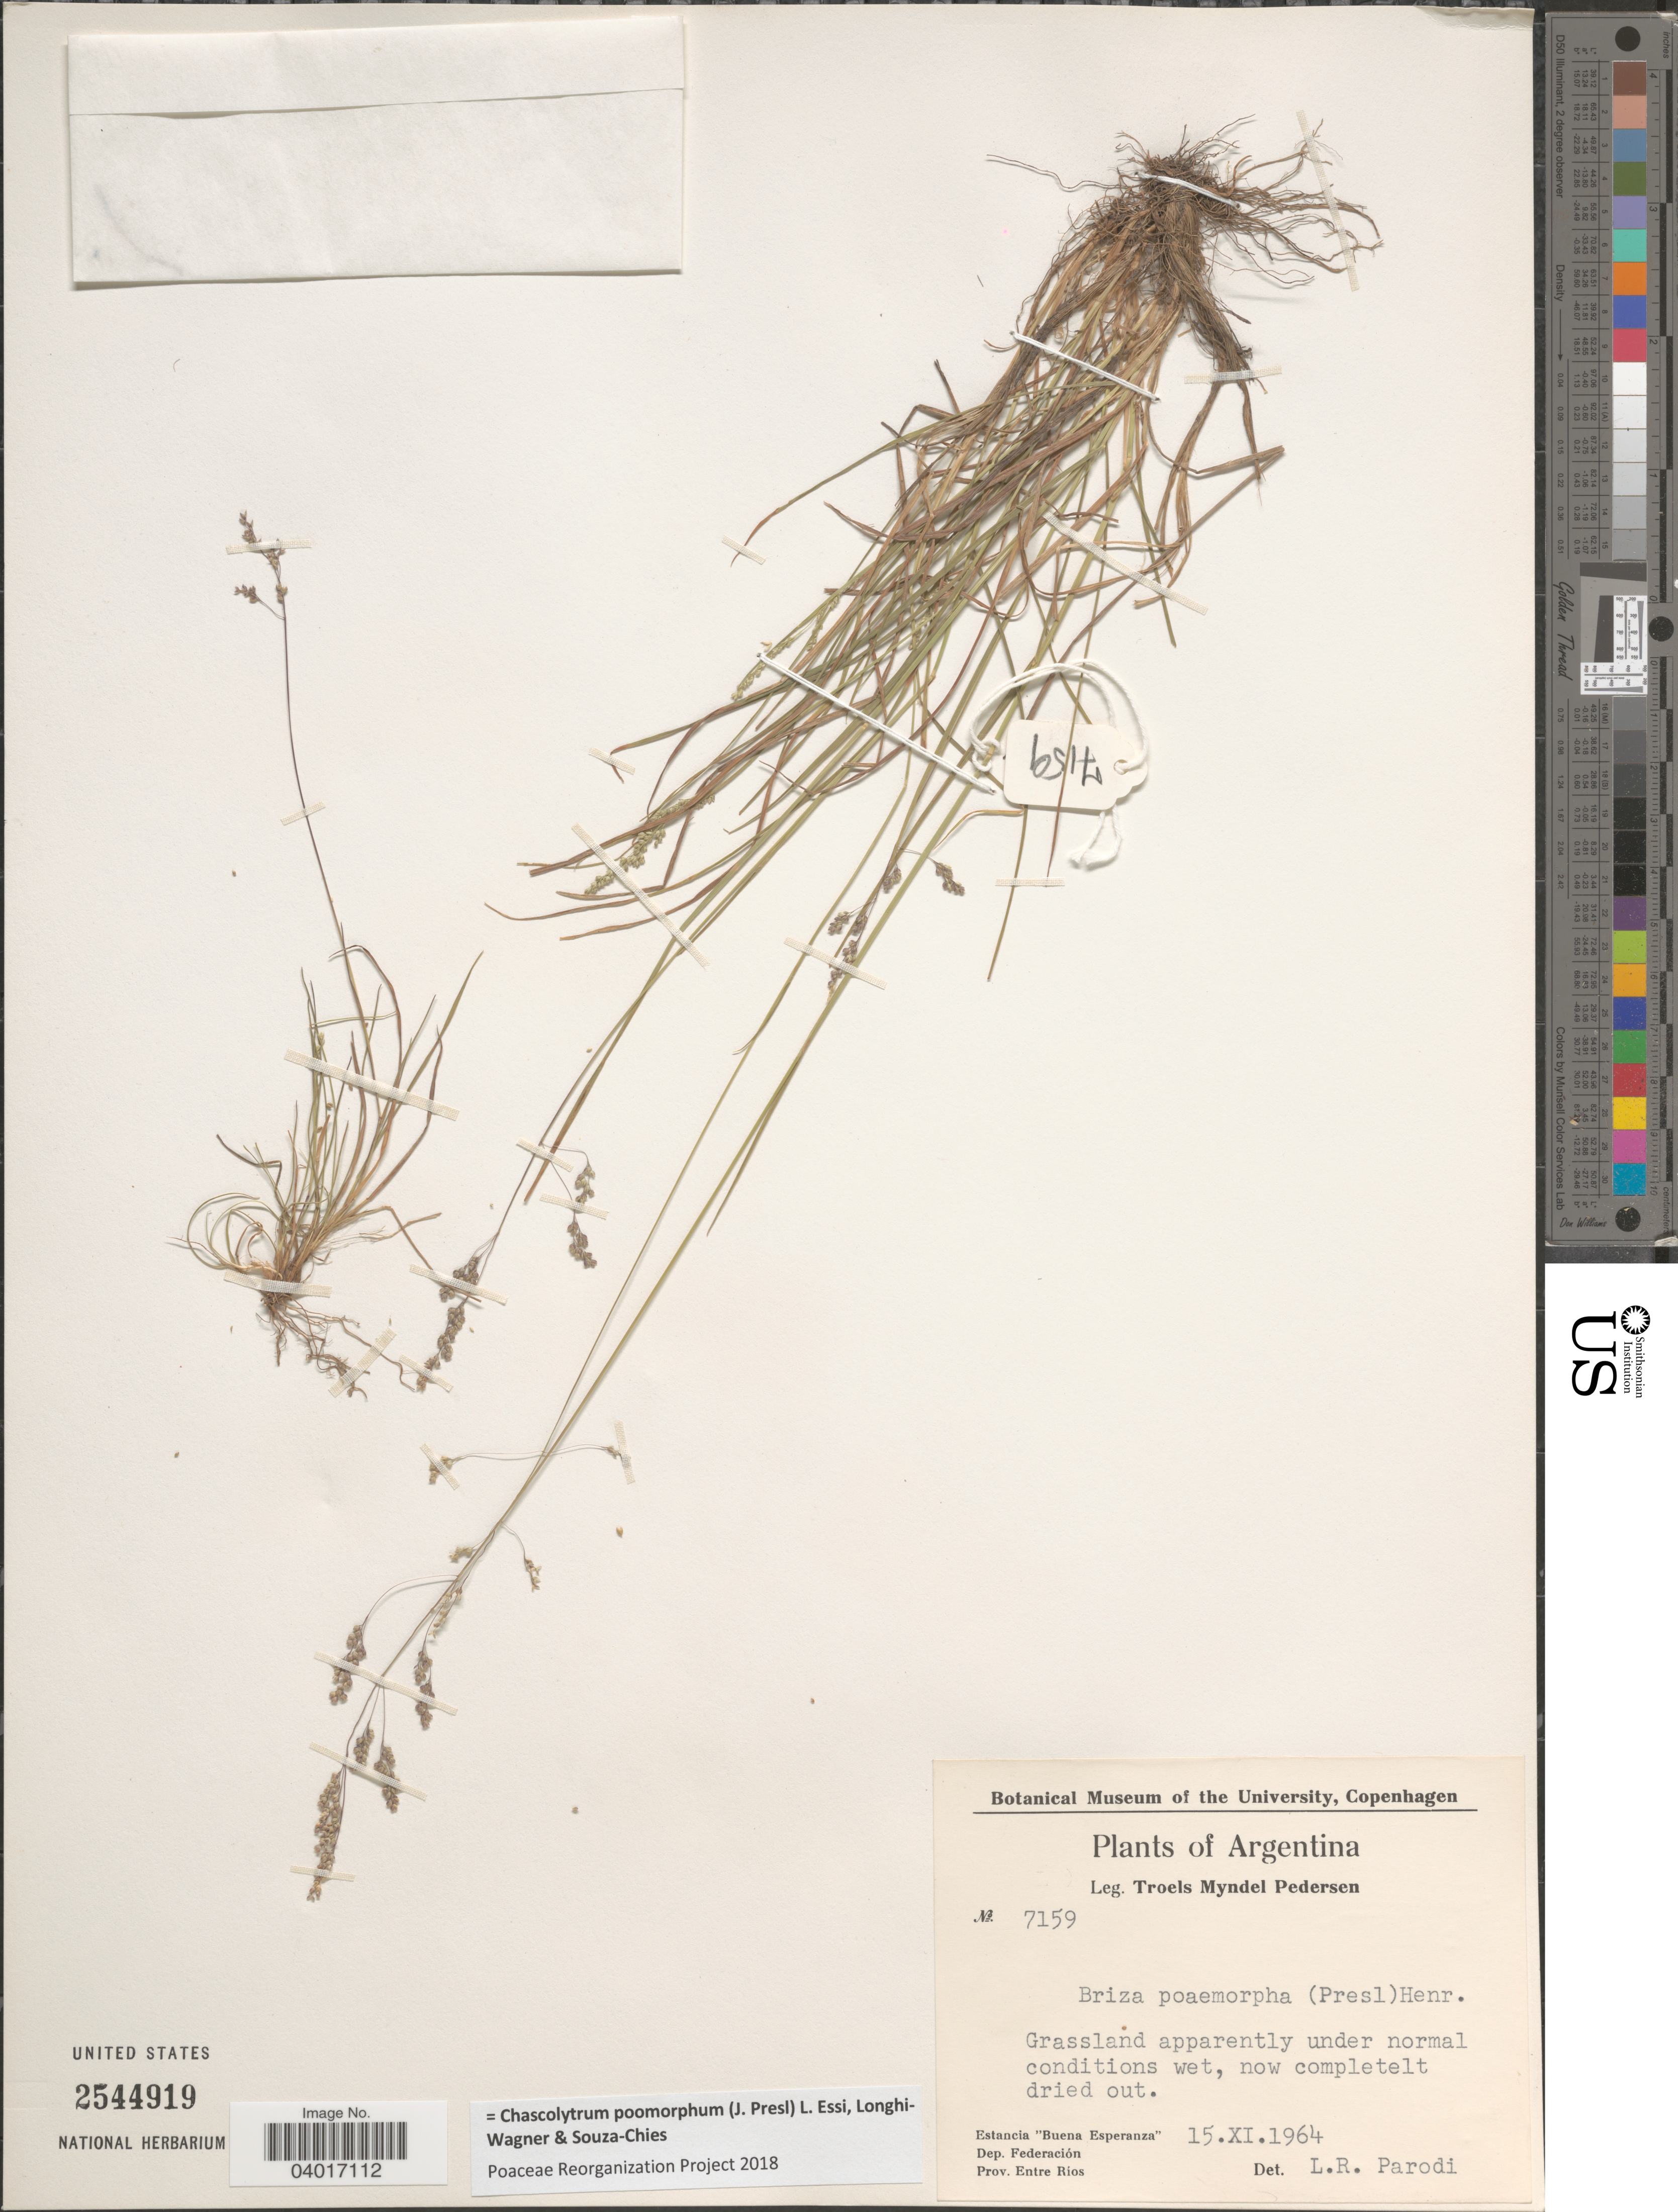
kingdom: Plantae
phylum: Tracheophyta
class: Liliopsida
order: Poales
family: Poaceae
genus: Chascolytrum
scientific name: Chascolytrum poomorphum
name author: (J. Presl) L. Essi et al.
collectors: T. Pederson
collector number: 7159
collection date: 1964-11-15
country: Argentina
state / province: Entre Rios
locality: Estancia "Buena Esperanza". Dep. Federación.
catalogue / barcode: US 2544919